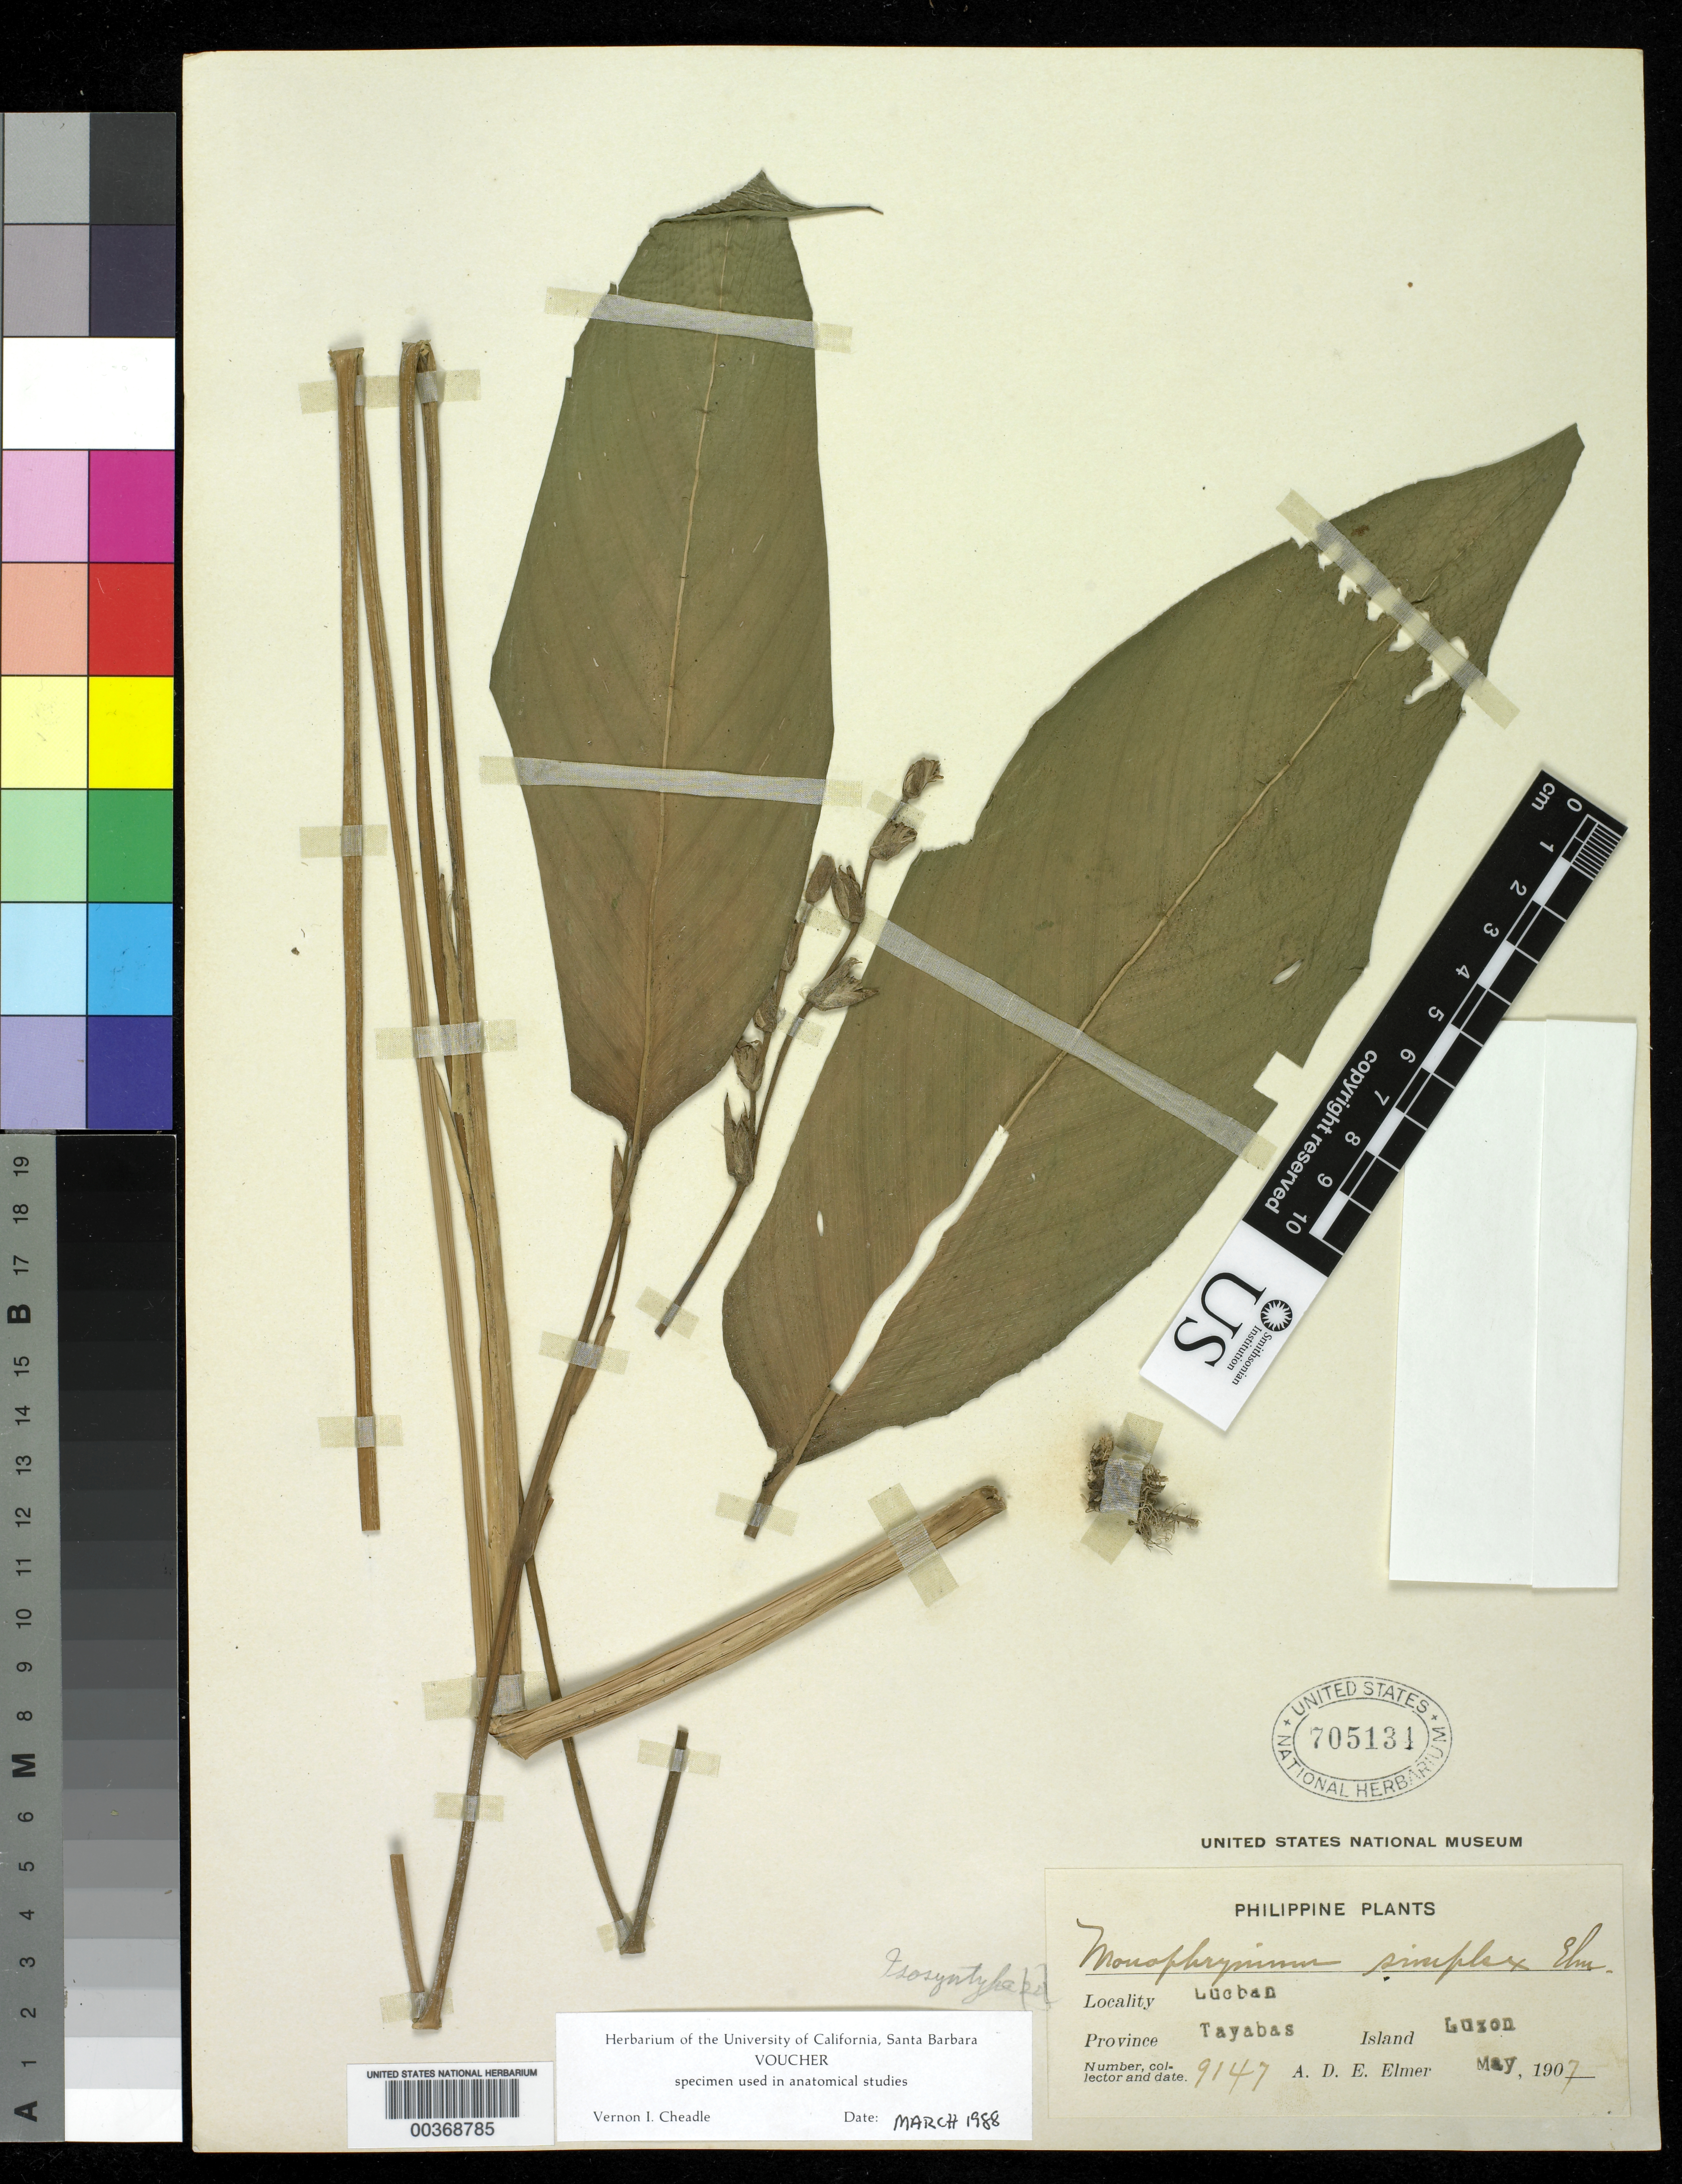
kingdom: Plantae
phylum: Tracheophyta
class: Liliopsida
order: Zingiberales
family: Marantaceae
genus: Monophrynium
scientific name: Monophrynium simplex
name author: Elmer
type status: Isosyntype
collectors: A. D. E. Elmer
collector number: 9147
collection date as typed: May 1907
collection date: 1907-05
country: Philippines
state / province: Calabarzon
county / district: Quezon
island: Luzon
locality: Lucban, Tayabas Prov. = Quezon Prov.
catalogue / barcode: US 705131